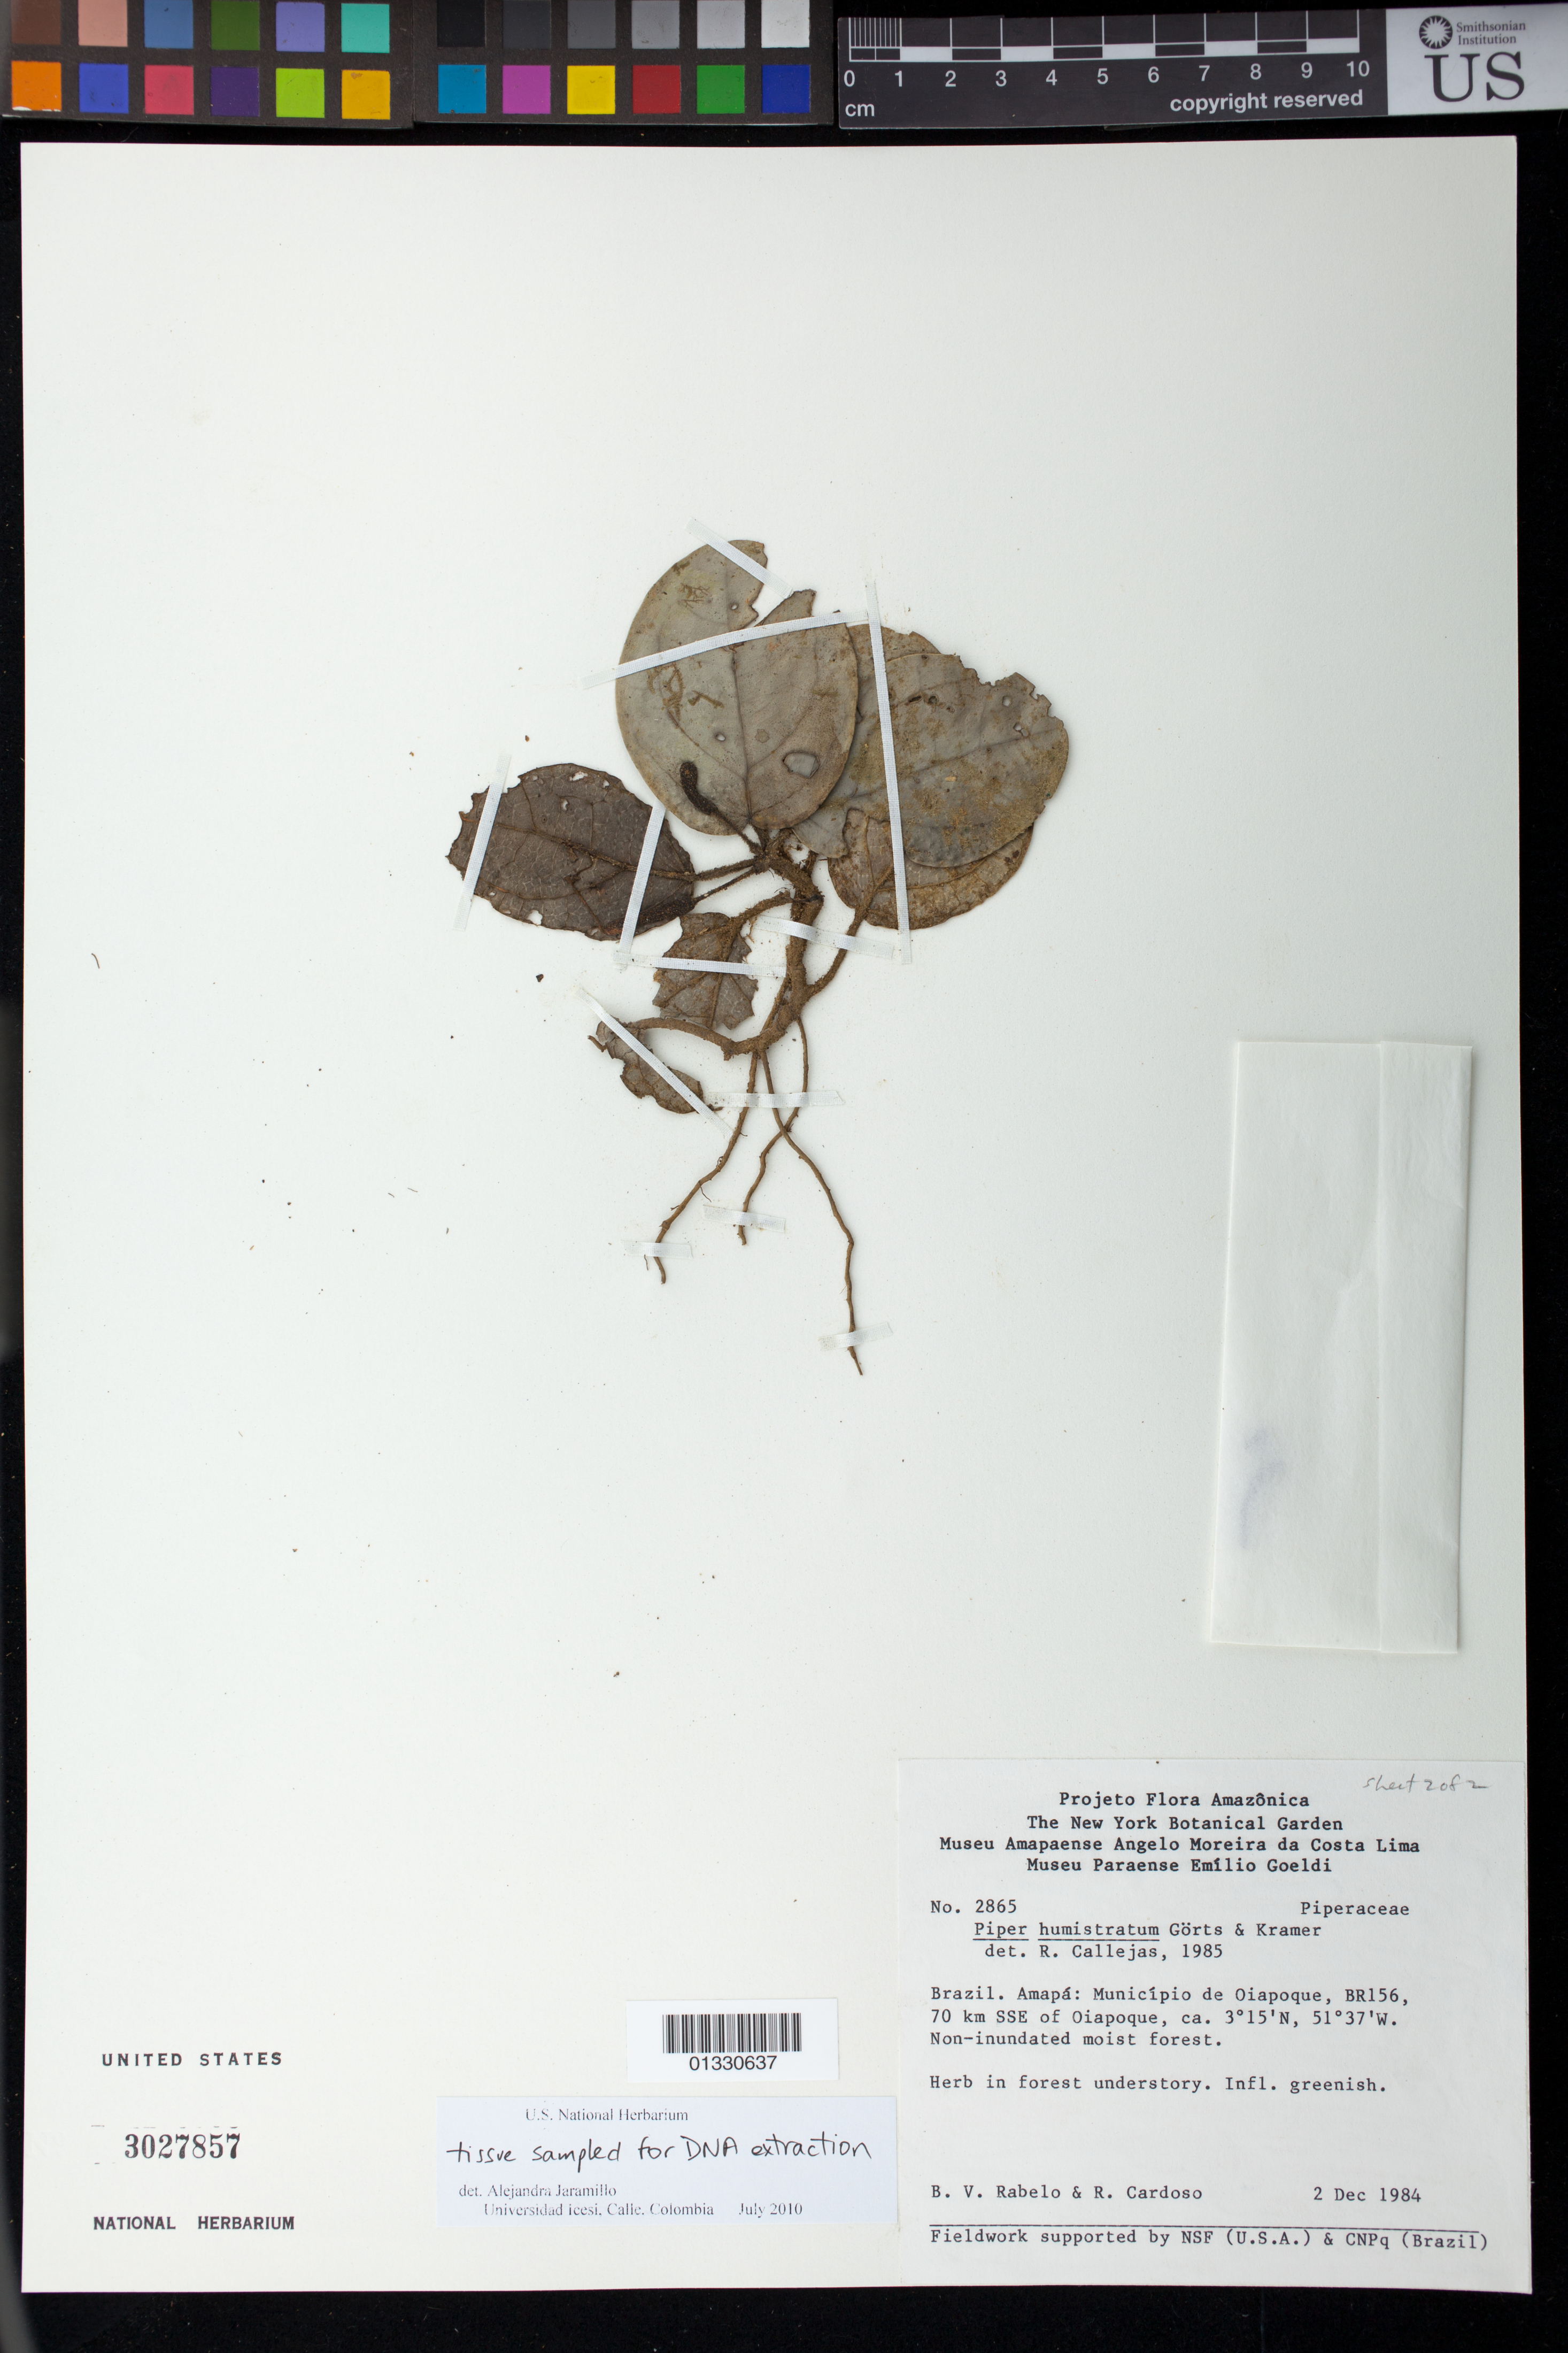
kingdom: Plantae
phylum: Tracheophyta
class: Magnoliopsida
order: Piperales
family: Piperaceae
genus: Piper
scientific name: Piper humistratum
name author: Görts & K.U. Kramer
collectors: B. Rabelo & R. Cardoso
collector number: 2865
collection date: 1984-12-02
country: Brazil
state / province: Amapá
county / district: Oiapoque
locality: BR156, 70km SSE of Oiapoque, BR156, 70km SSE of Oiapoque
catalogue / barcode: US 3027857